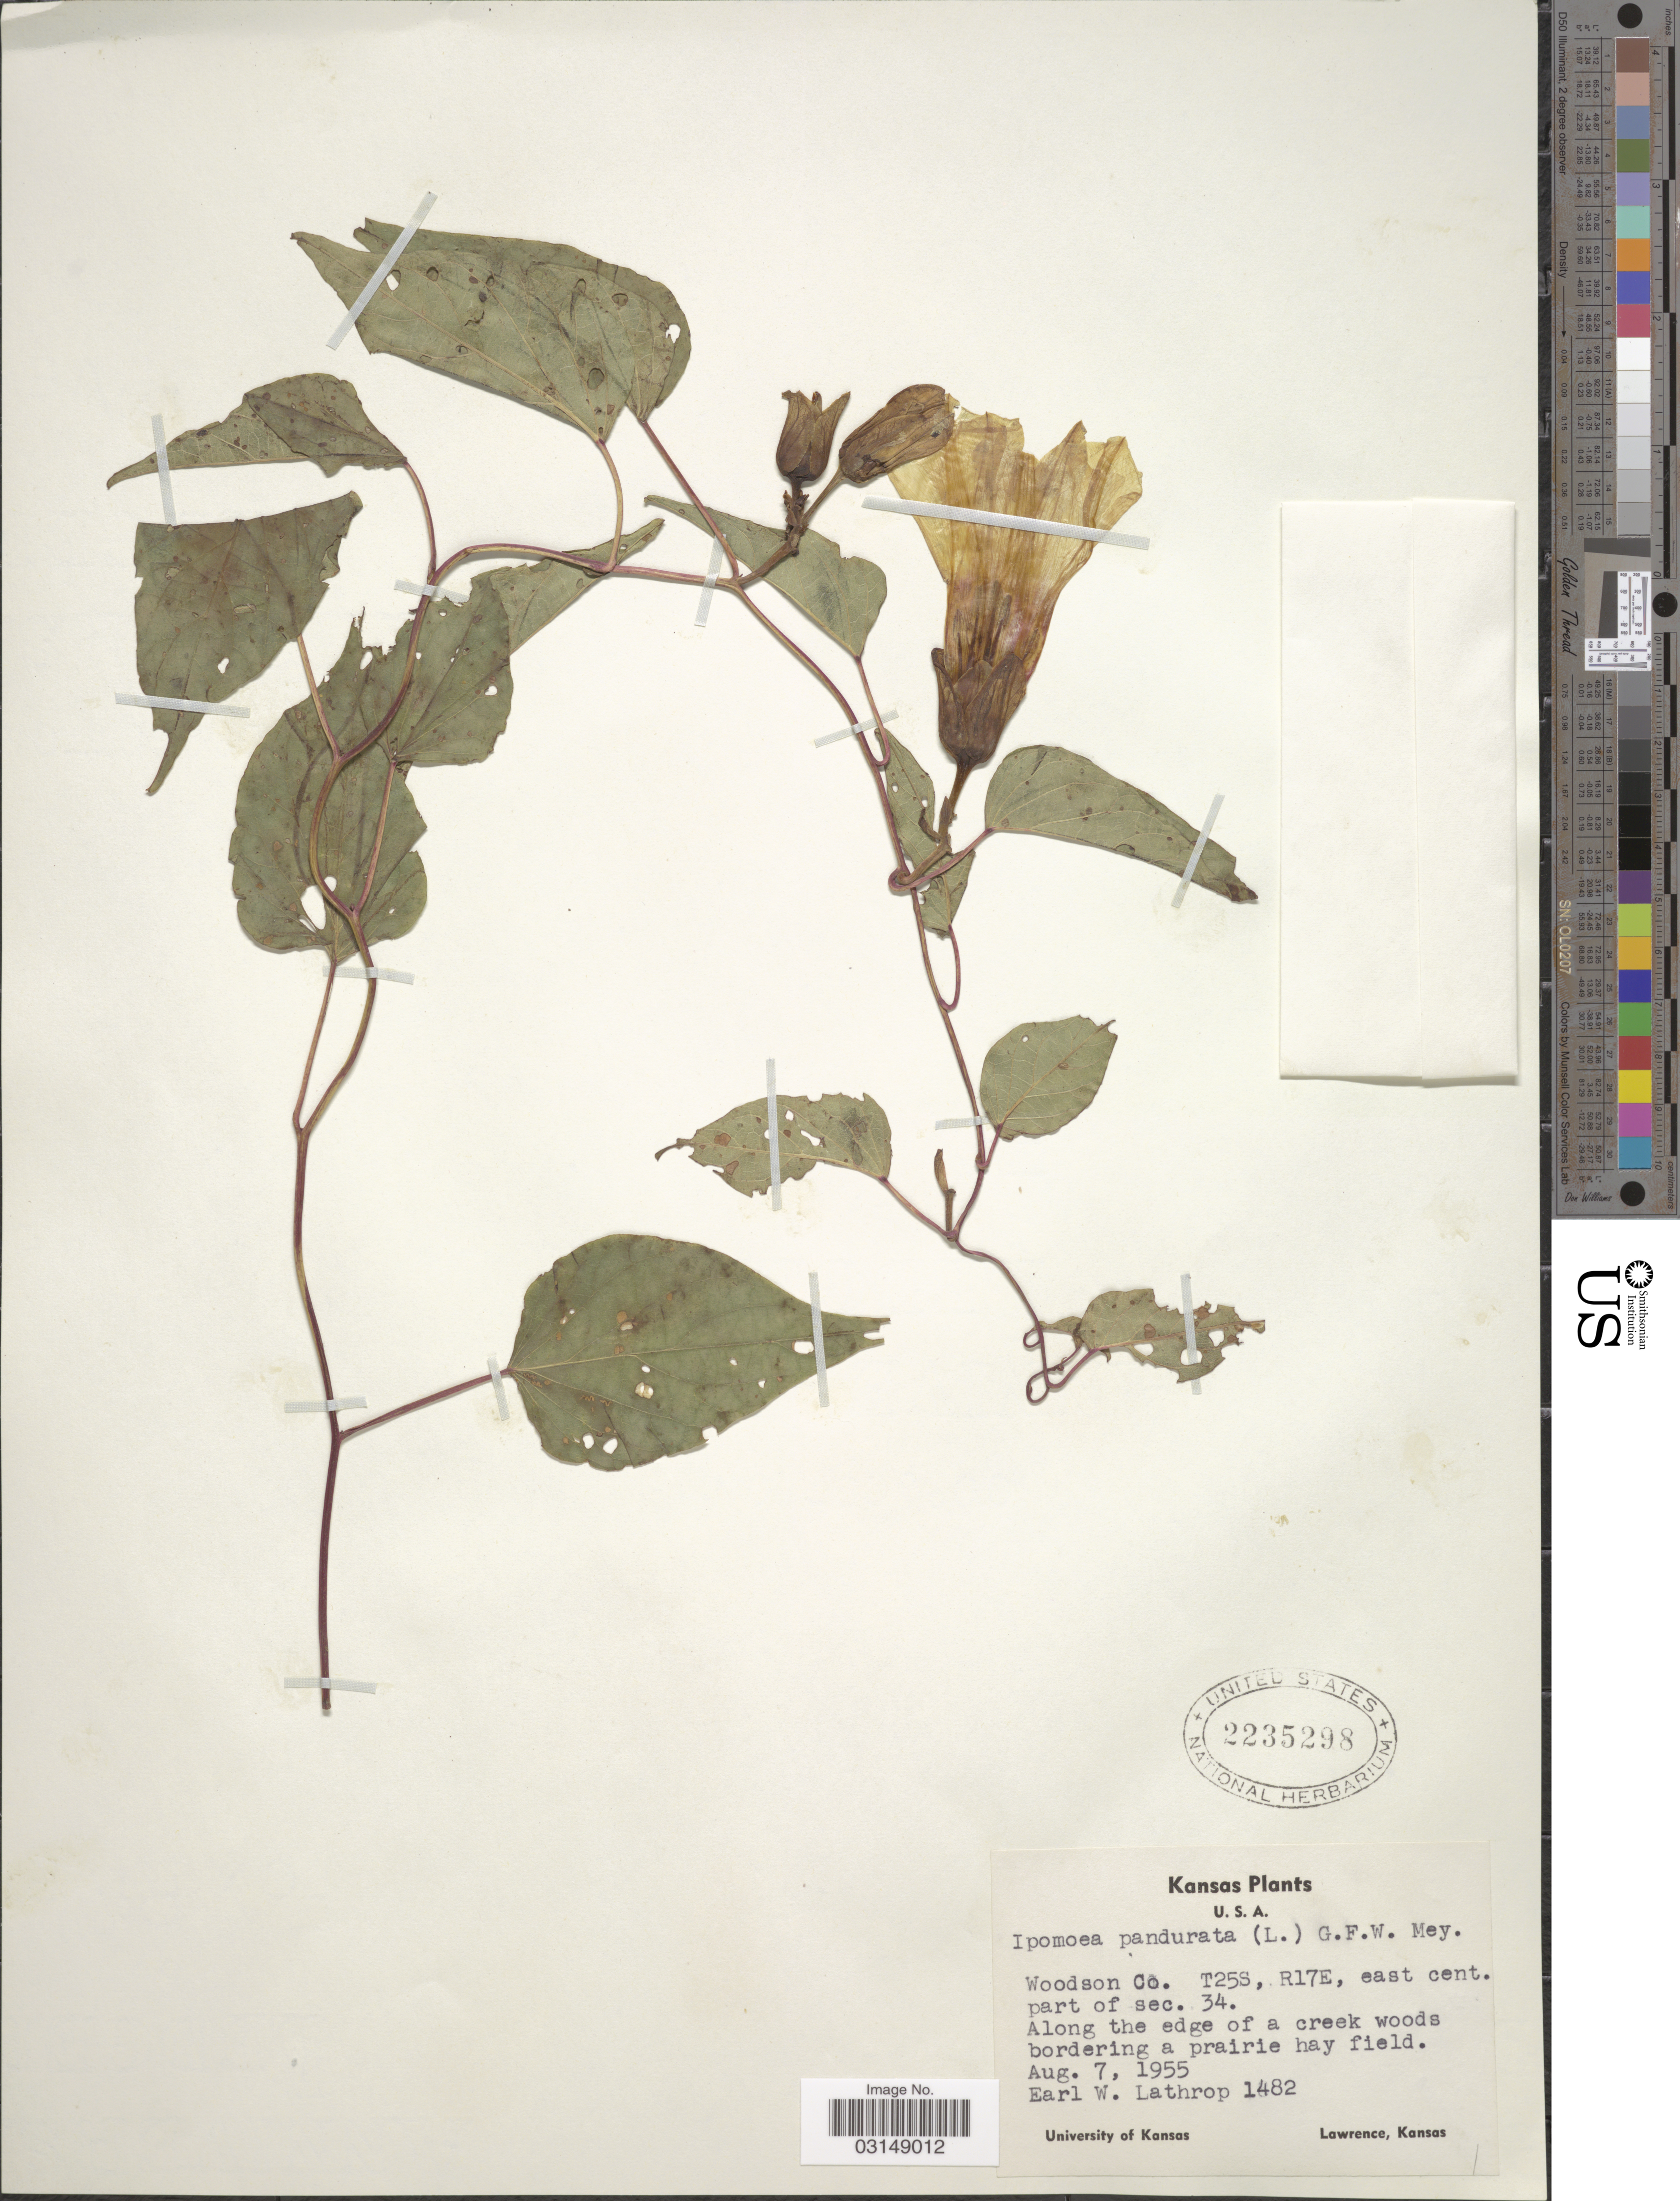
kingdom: Plantae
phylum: Tracheophyta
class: Magnoliopsida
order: Solanales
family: Convolvulaceae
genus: Ipomoea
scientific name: Ipomoea pandurata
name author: (L.) G. Mey.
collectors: E. W. Lathrop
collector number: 1482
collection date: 1955-08-07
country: United States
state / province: Kansas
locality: Woodson Co. T25S, R17E, east cent. part of sec. 34. Along the edge of a creek woods bordering a prairie hay field.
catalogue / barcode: US 2235298